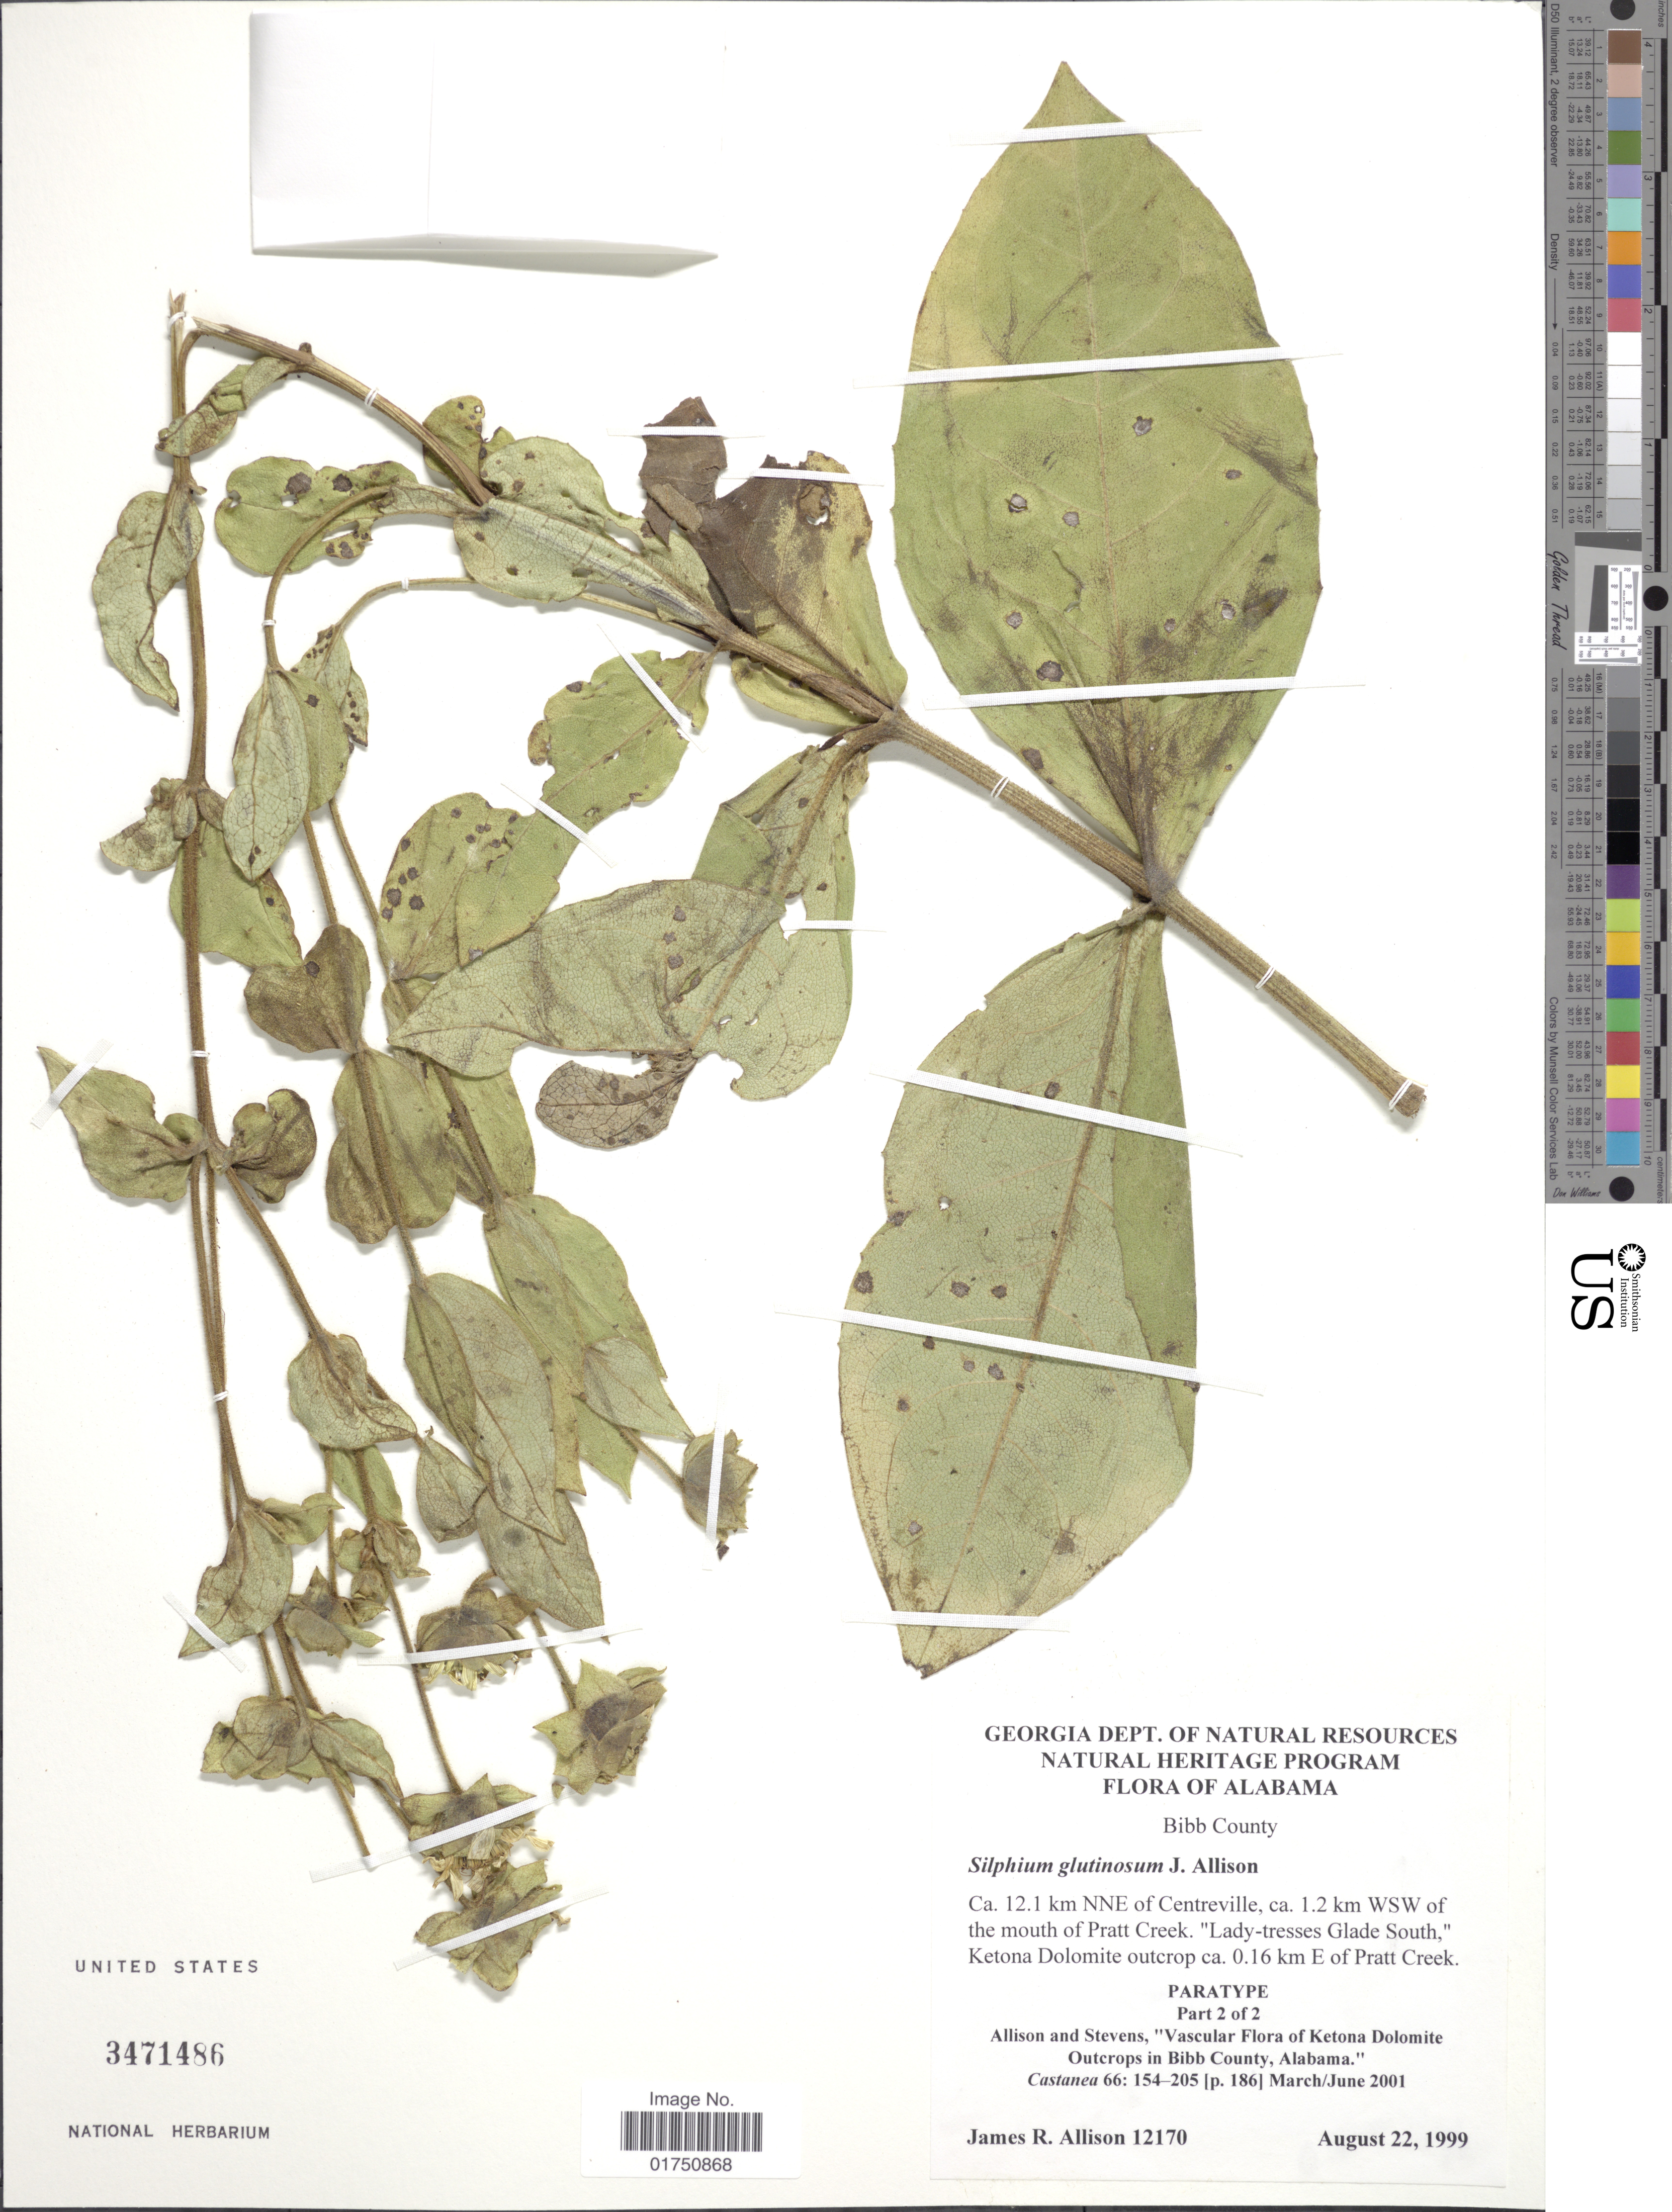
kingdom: Plantae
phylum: Tracheophyta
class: Magnoliopsida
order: Asterales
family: Asteraceae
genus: Silphium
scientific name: Silphium glutinosum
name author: J.R. Allison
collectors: J. R. Allison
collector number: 12170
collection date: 1999-08-22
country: United States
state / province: Alabama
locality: Bibb County. Ca. 12.1 km NNE of Centreville, ca. 1.2 km WSW of the mouth of Pratt Creek. "Lady-tresses Glade South", Ketona Dolomite outcrop ca. 0.16 km E of Pratt Creek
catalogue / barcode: US 3471486